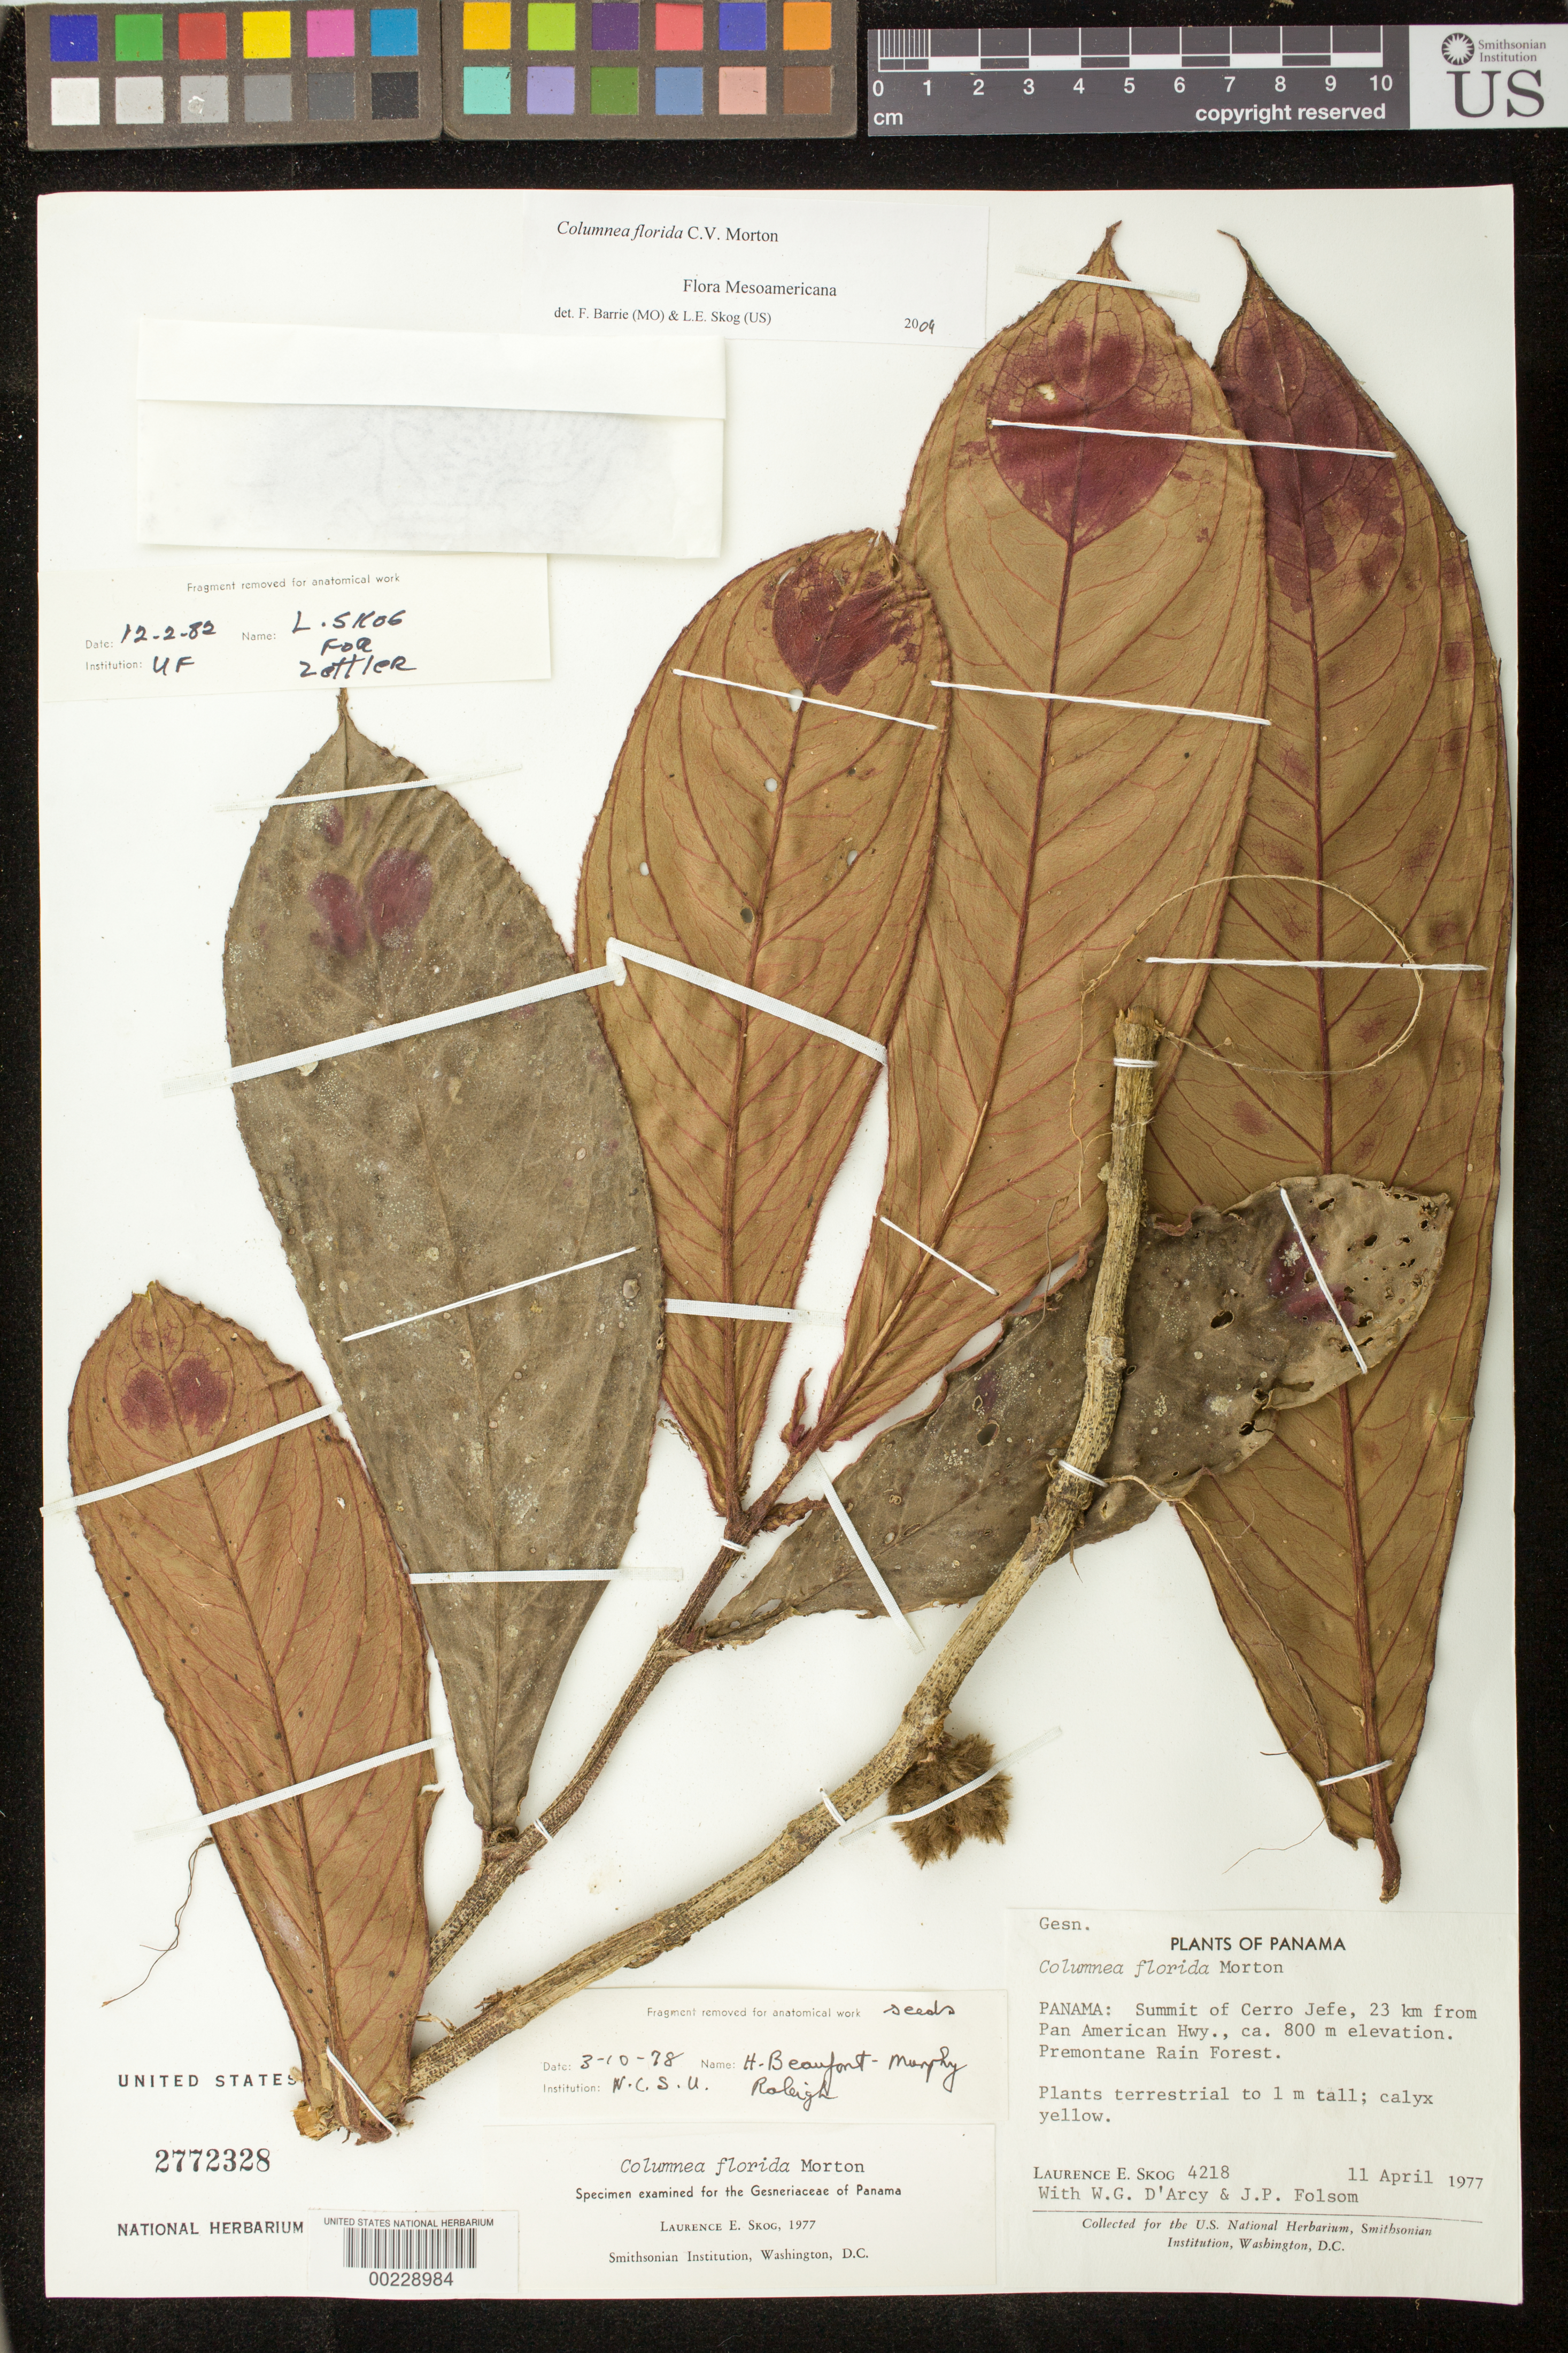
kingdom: Plantae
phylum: Tracheophyta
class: Magnoliopsida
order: Lamiales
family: Gesneriaceae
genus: Columnea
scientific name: Columnea florida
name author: C.V. Morton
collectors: L. E. Skog, W. G. D'Arcy & J. P. Folsom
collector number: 4218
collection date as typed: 11 Apr 1977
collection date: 1977-04-11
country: Panama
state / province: Panamá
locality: Summit of Cerro Jefe, 23 km from Pan American hwy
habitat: Premontane rain forest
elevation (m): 800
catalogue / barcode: US 2772328